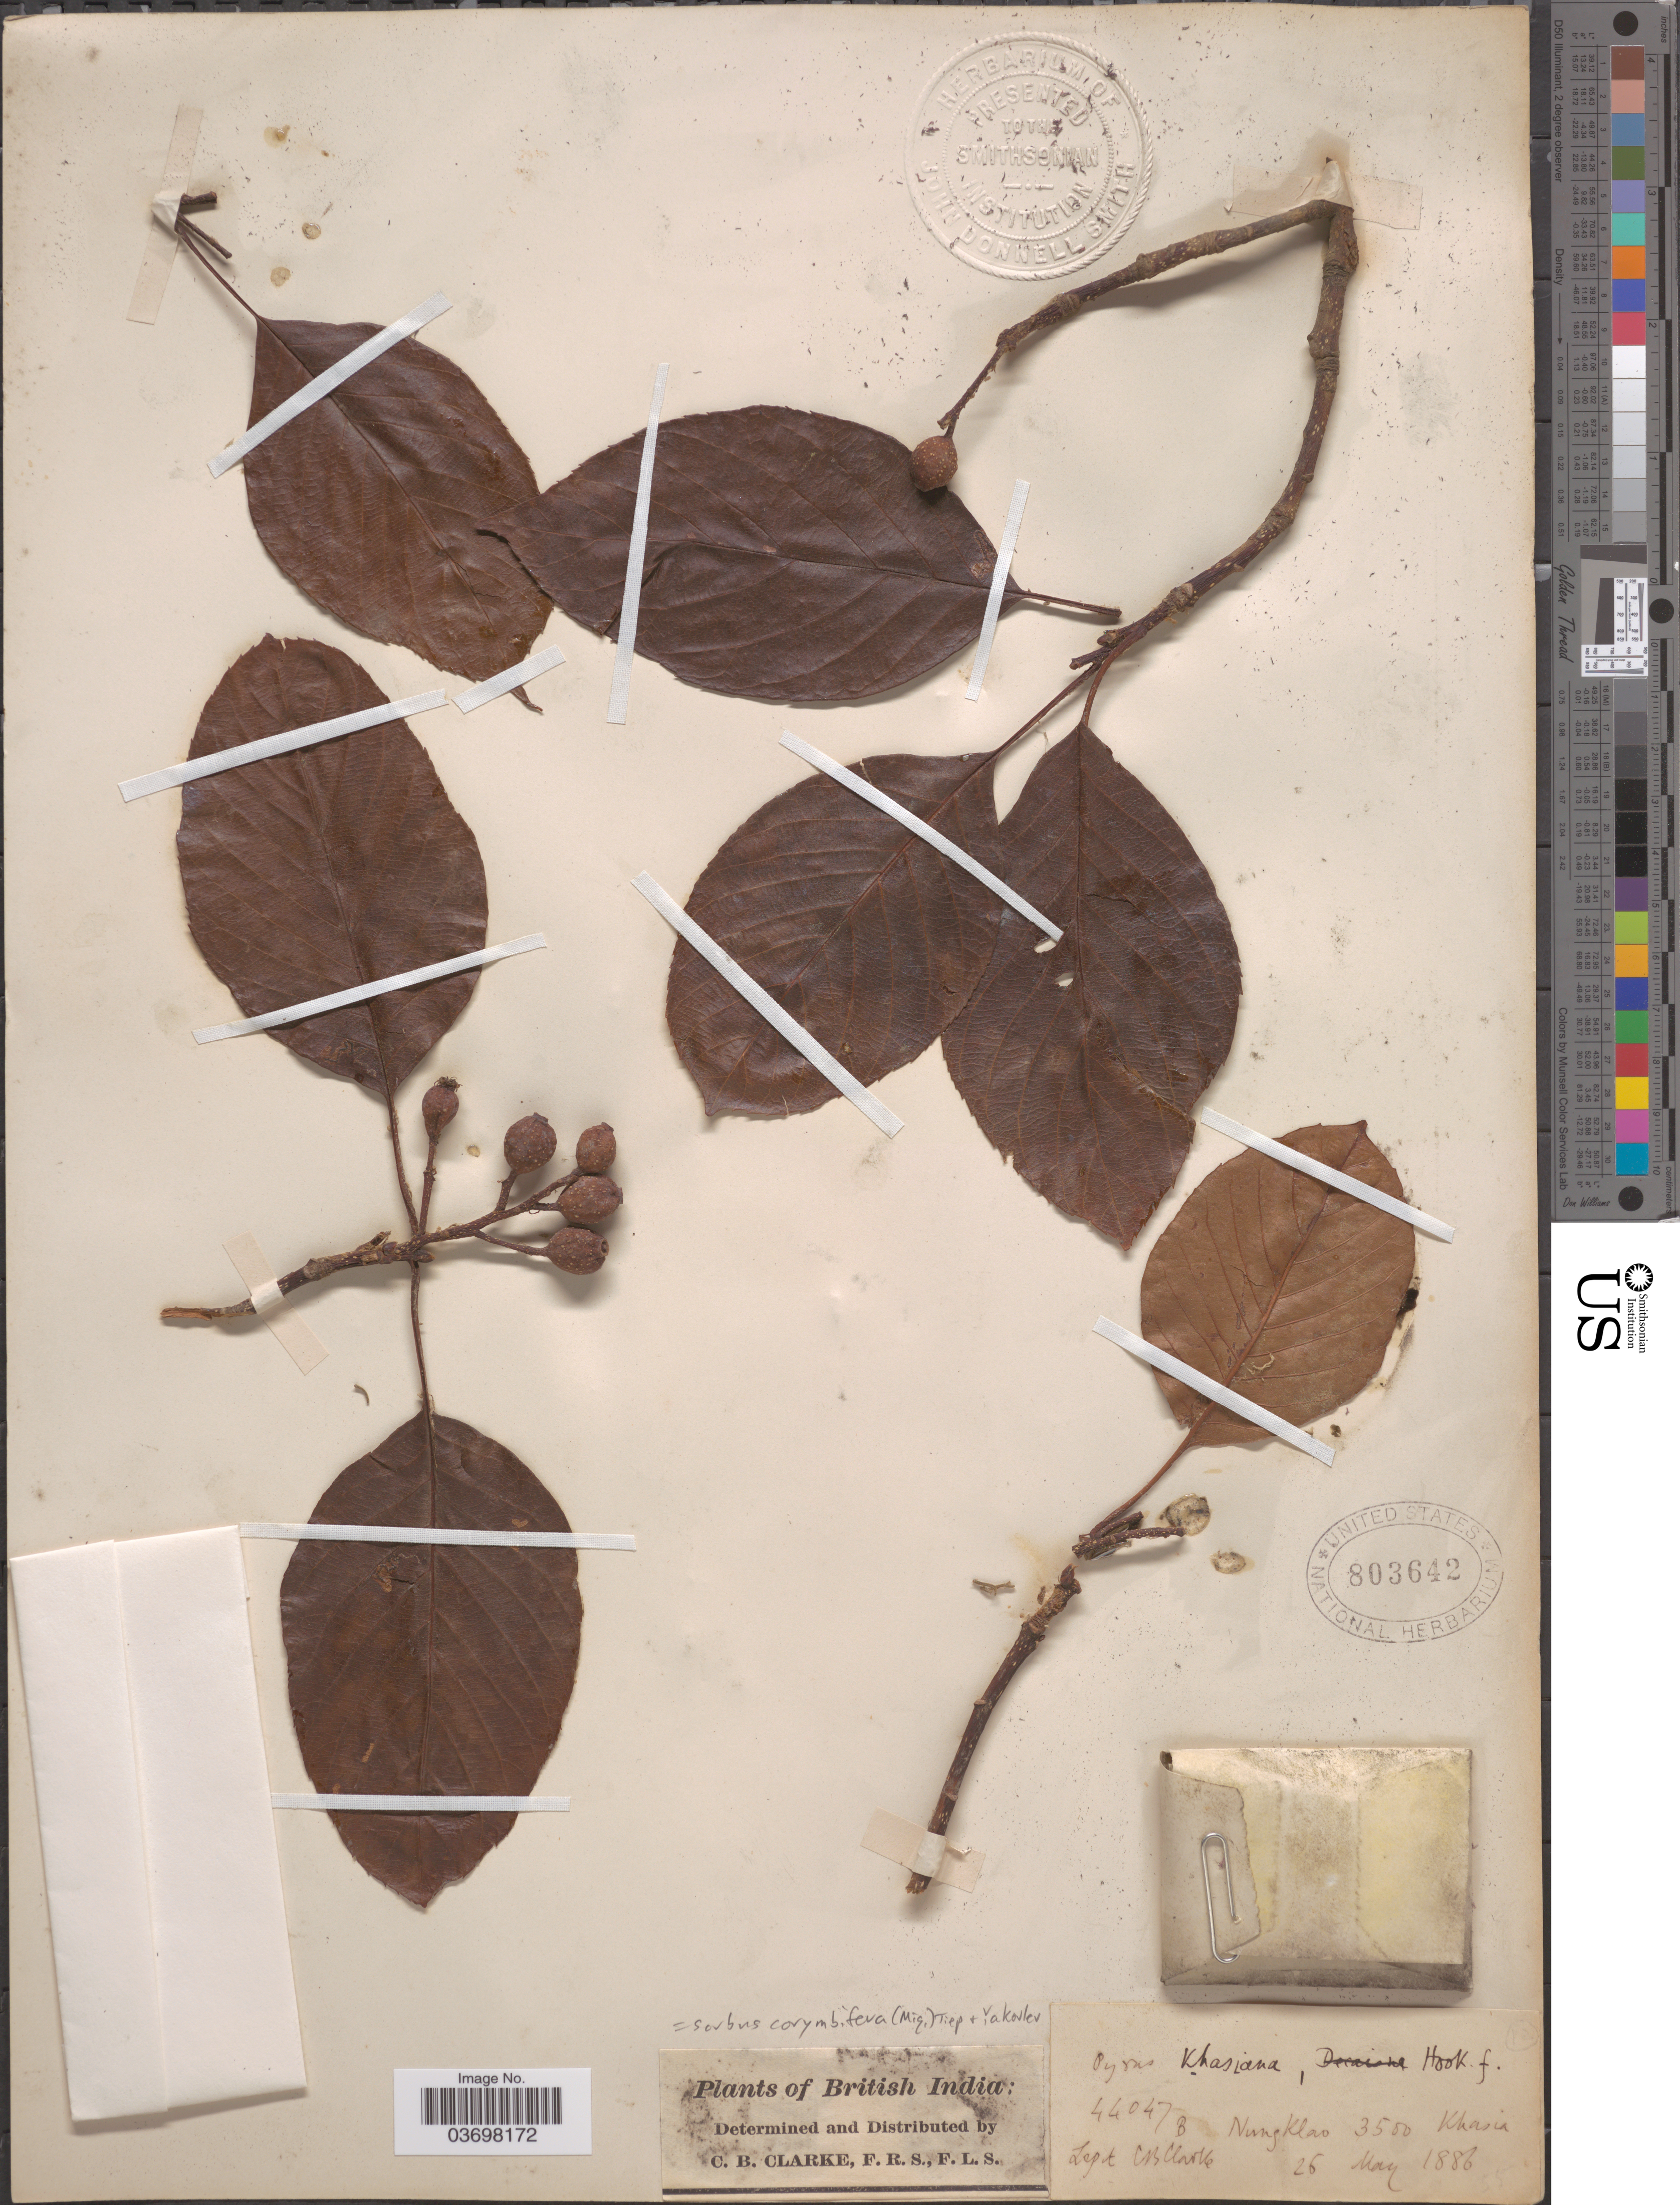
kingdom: Plantae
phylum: Tracheophyta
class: Magnoliopsida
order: Rosales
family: Rosaceae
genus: Sorbus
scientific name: Sorbus corymbifera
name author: (Miq.) T.H. Nguyên & Yakovlev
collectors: C. B. Clarke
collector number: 44047B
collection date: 1886-05-26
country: India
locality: British India. Nungklao Khasia.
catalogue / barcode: US 803642